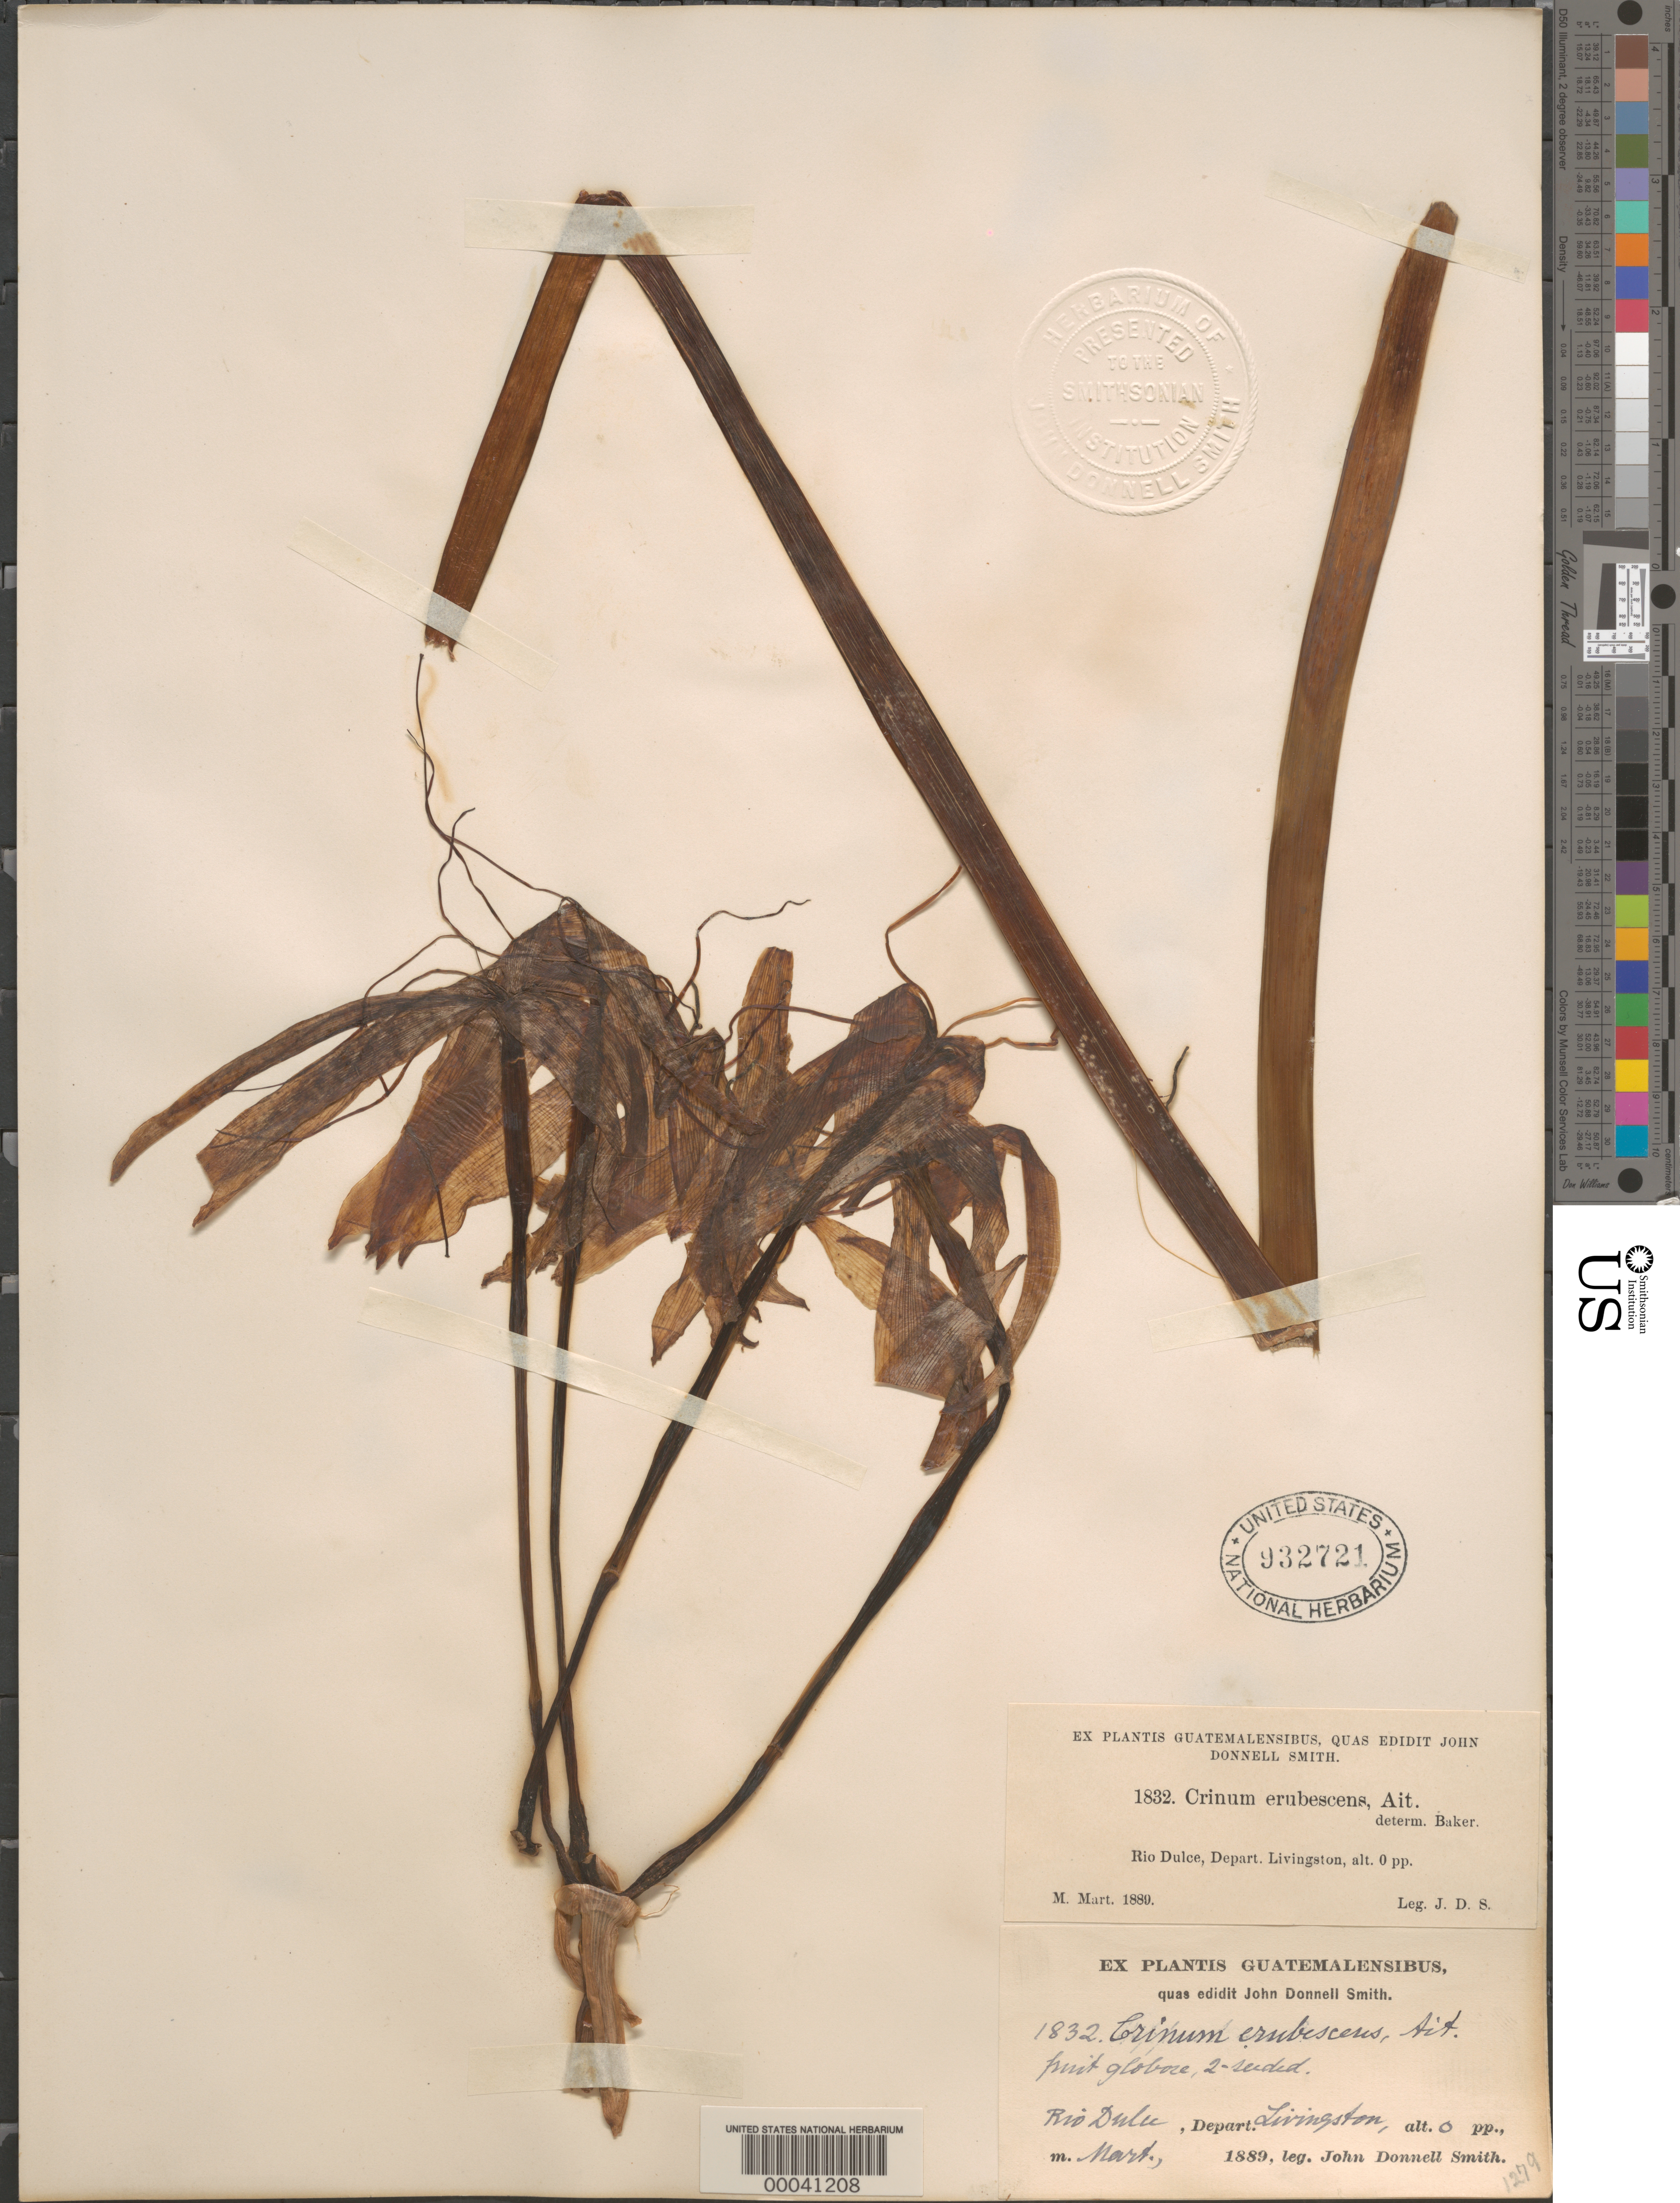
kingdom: Plantae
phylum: Tracheophyta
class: Liliopsida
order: Asparagales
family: Amaryllidaceae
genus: Crinum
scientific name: Crinum erubescens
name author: Aiton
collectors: J. Donnell Smith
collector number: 1832 J.d.s.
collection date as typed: Mar 1889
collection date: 1889-03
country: Guatemala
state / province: Izabal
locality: Livingston, Rio Dulce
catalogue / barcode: US 932721